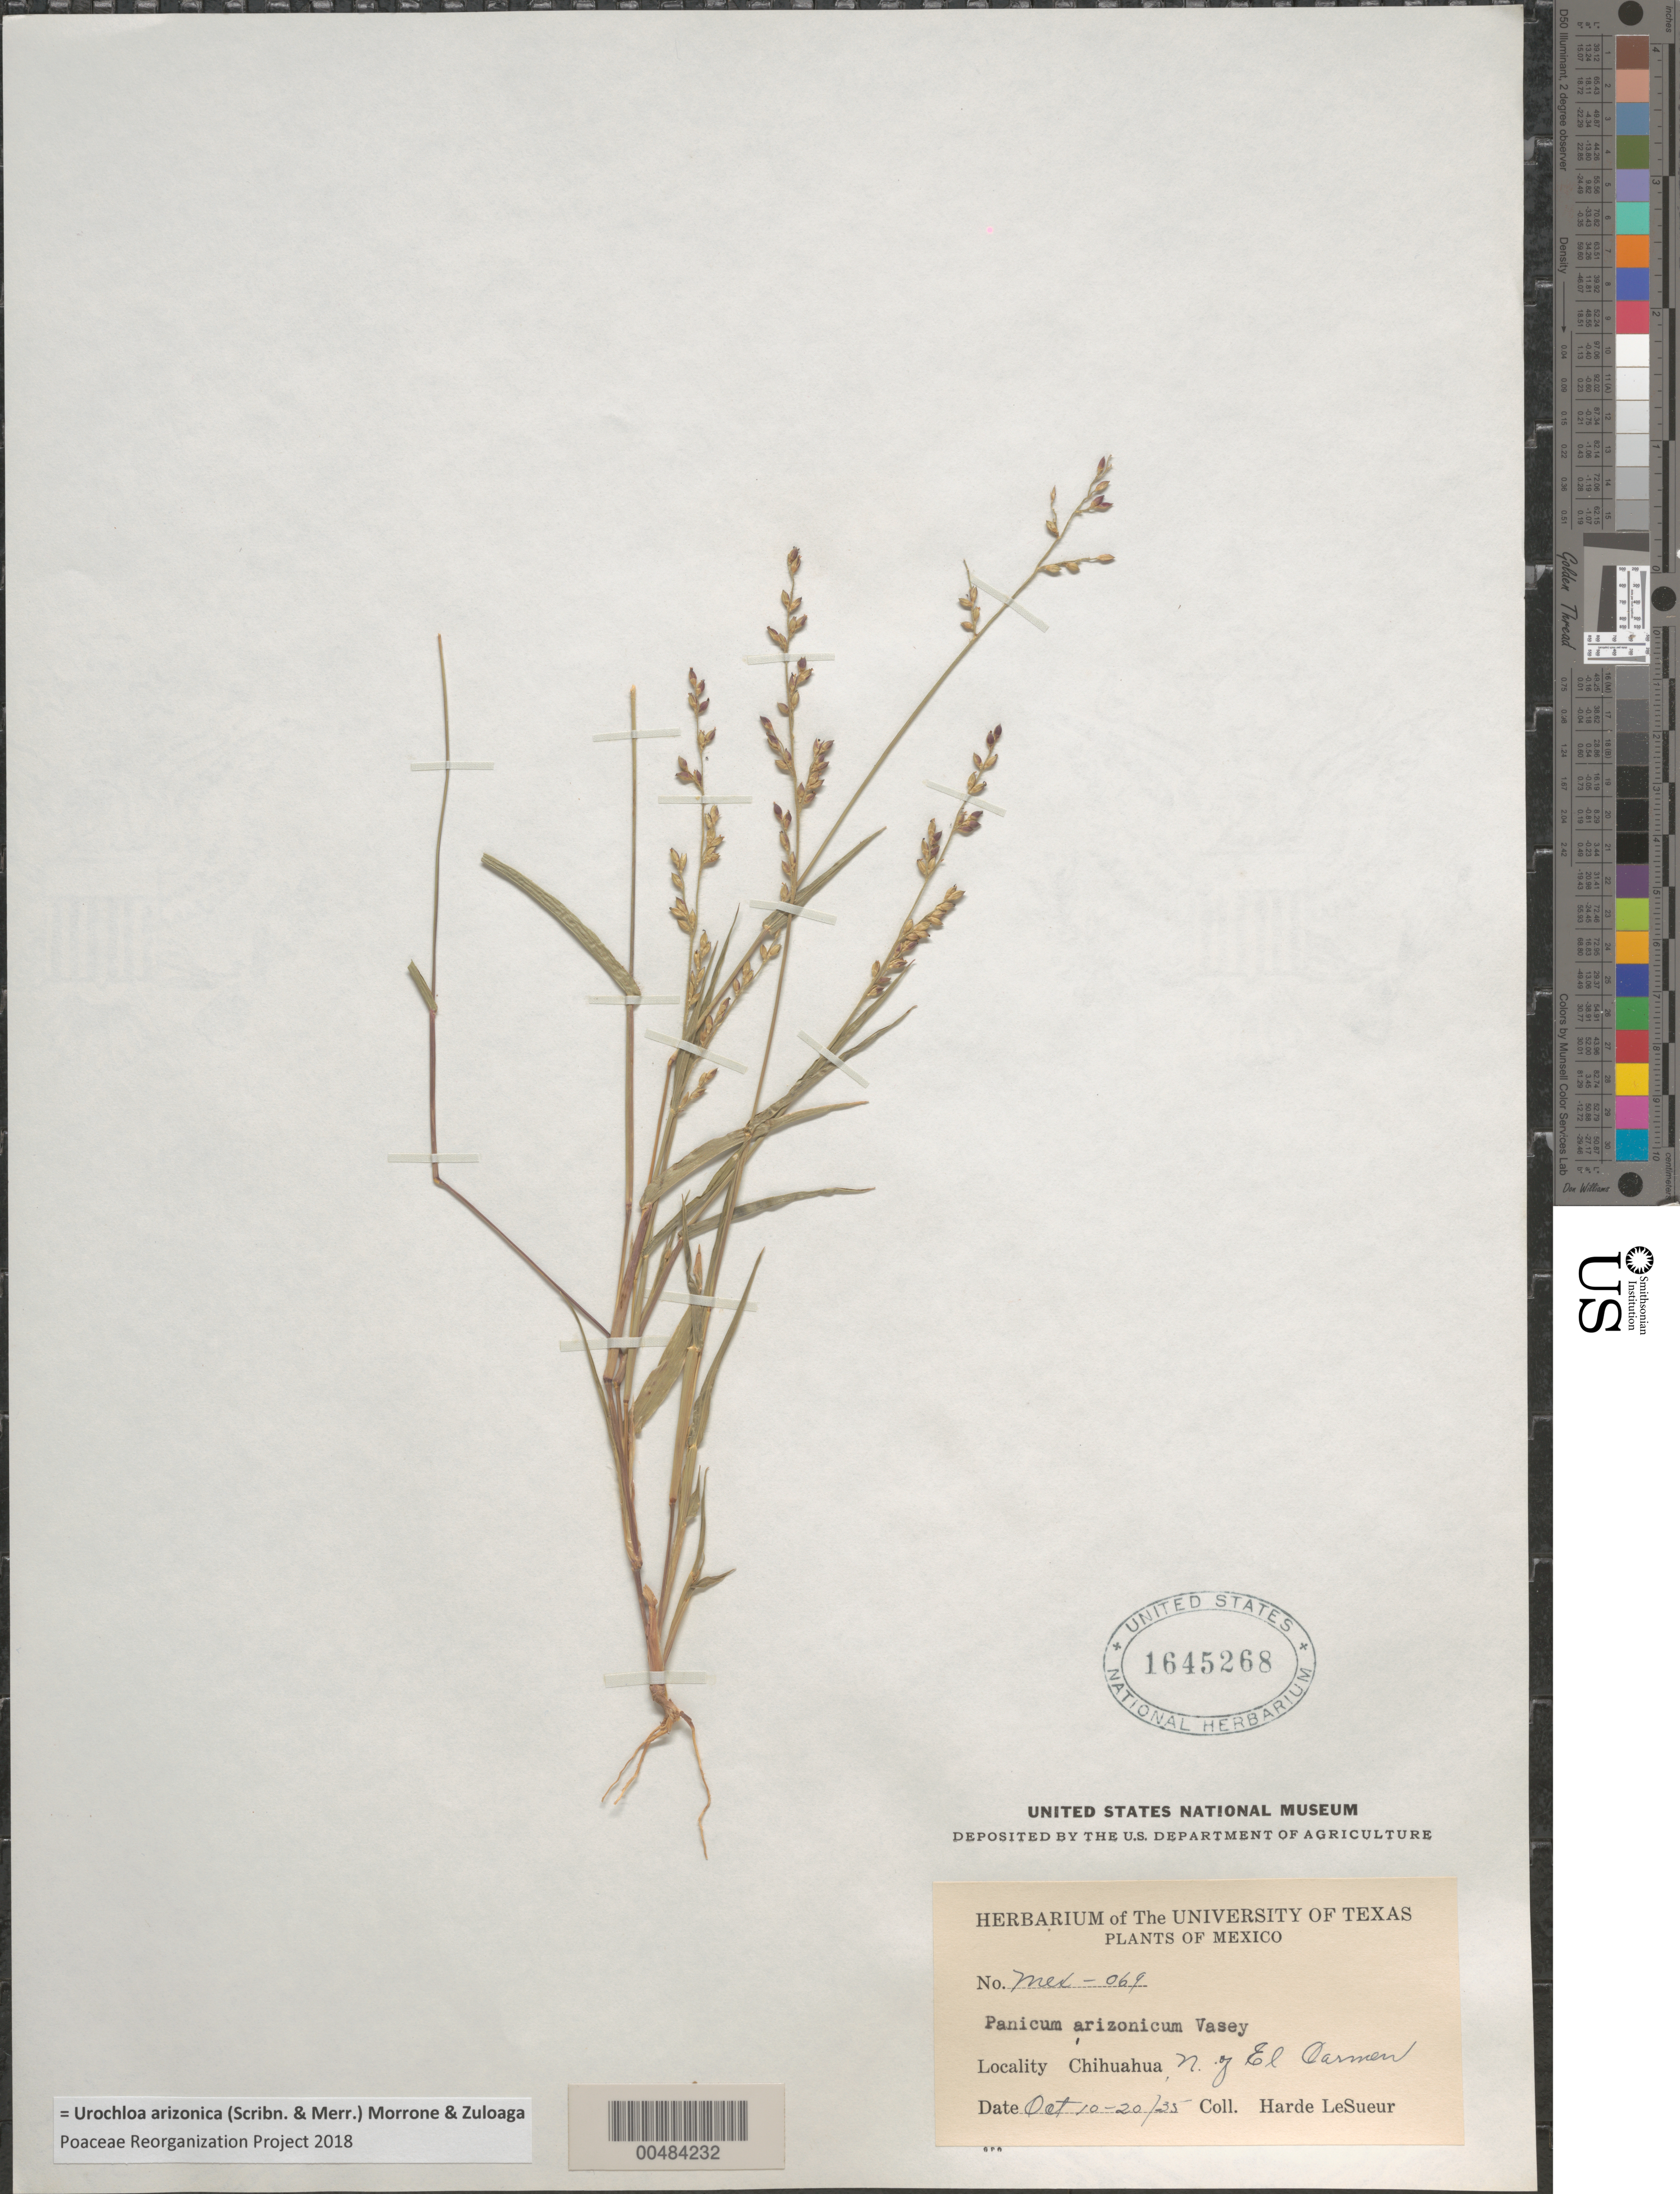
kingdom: Plantae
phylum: Tracheophyta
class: Liliopsida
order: Poales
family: Poaceae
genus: Brachiaria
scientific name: Brachiaria arizonicum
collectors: D. H. LeSueur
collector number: Mex-069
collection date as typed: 10 Oct 1935 to 20 Oct 1935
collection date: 1935-10-10/1935-10-20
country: Mexico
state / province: Chihuahua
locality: N of El Carmen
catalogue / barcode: US 1645268